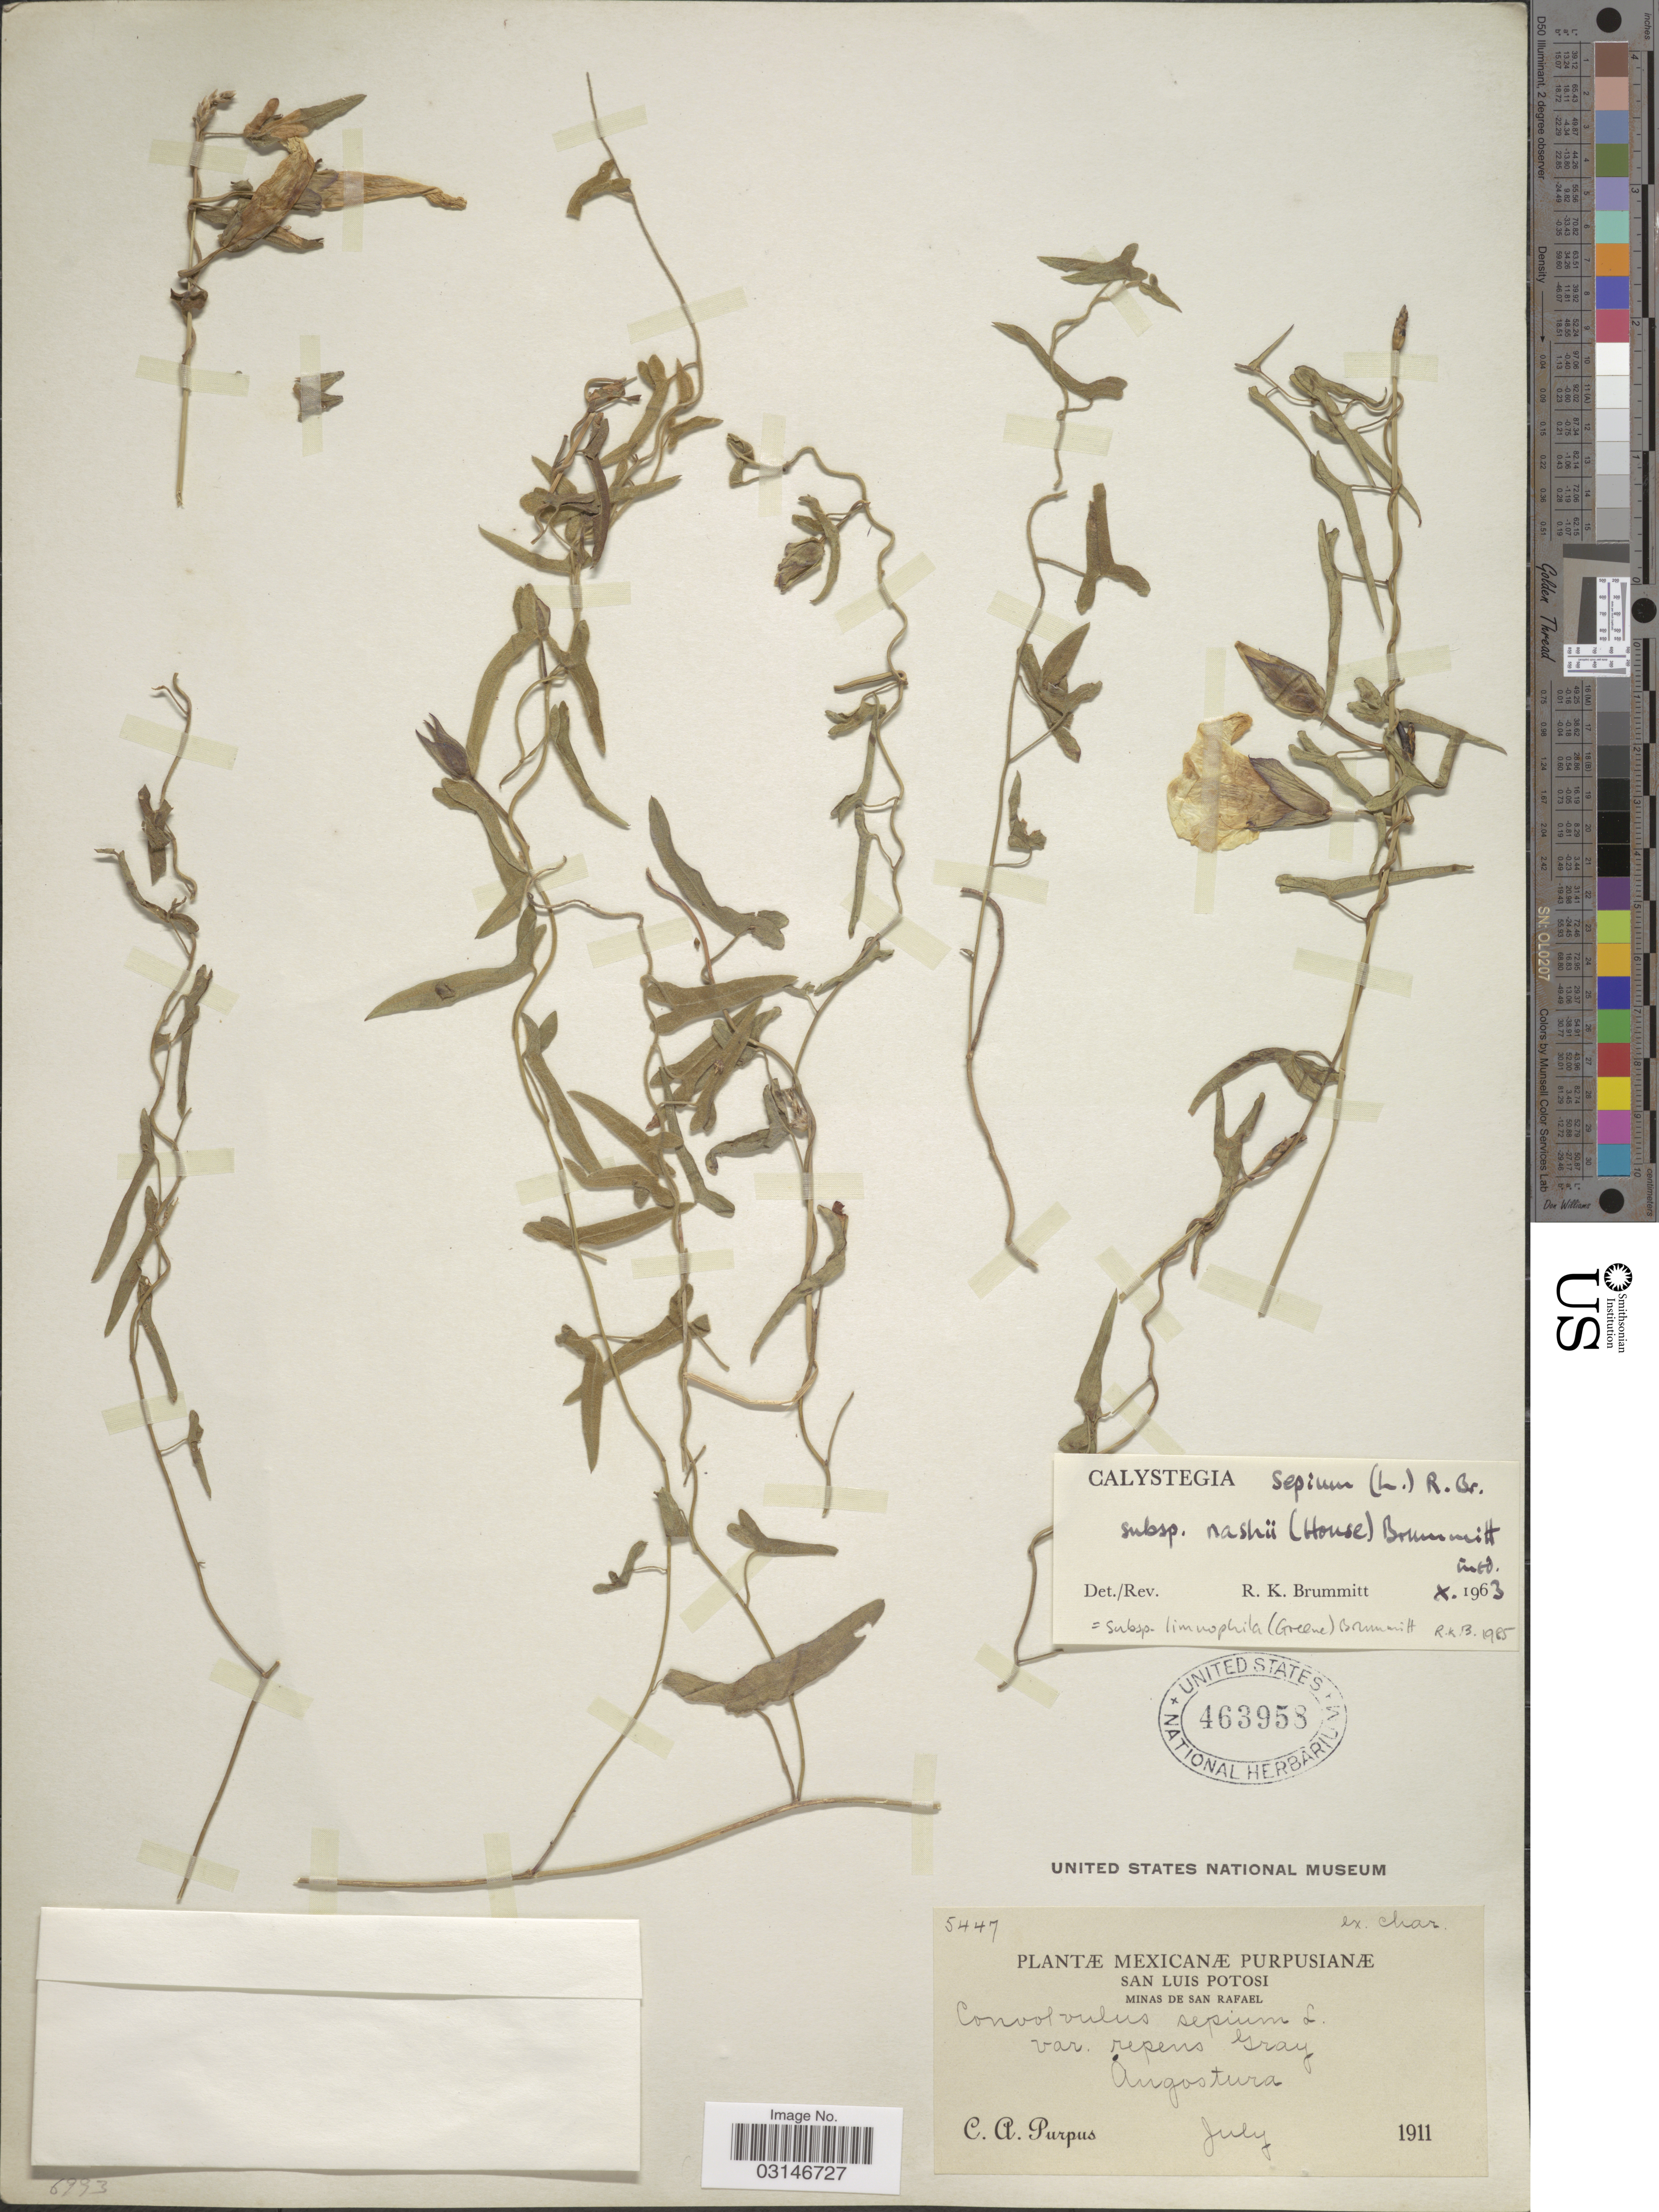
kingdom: Plantae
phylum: Tracheophyta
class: Magnoliopsida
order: Solanales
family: Convolvulaceae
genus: Calystegia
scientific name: Calystegia sepium subsp. limnophila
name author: (Greene) Brummitt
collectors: C. A. Purpus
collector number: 5447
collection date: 1911-07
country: Mexico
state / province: San Luis Potosí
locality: Minas de San Rafael. Angostura.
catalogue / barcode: US 463958